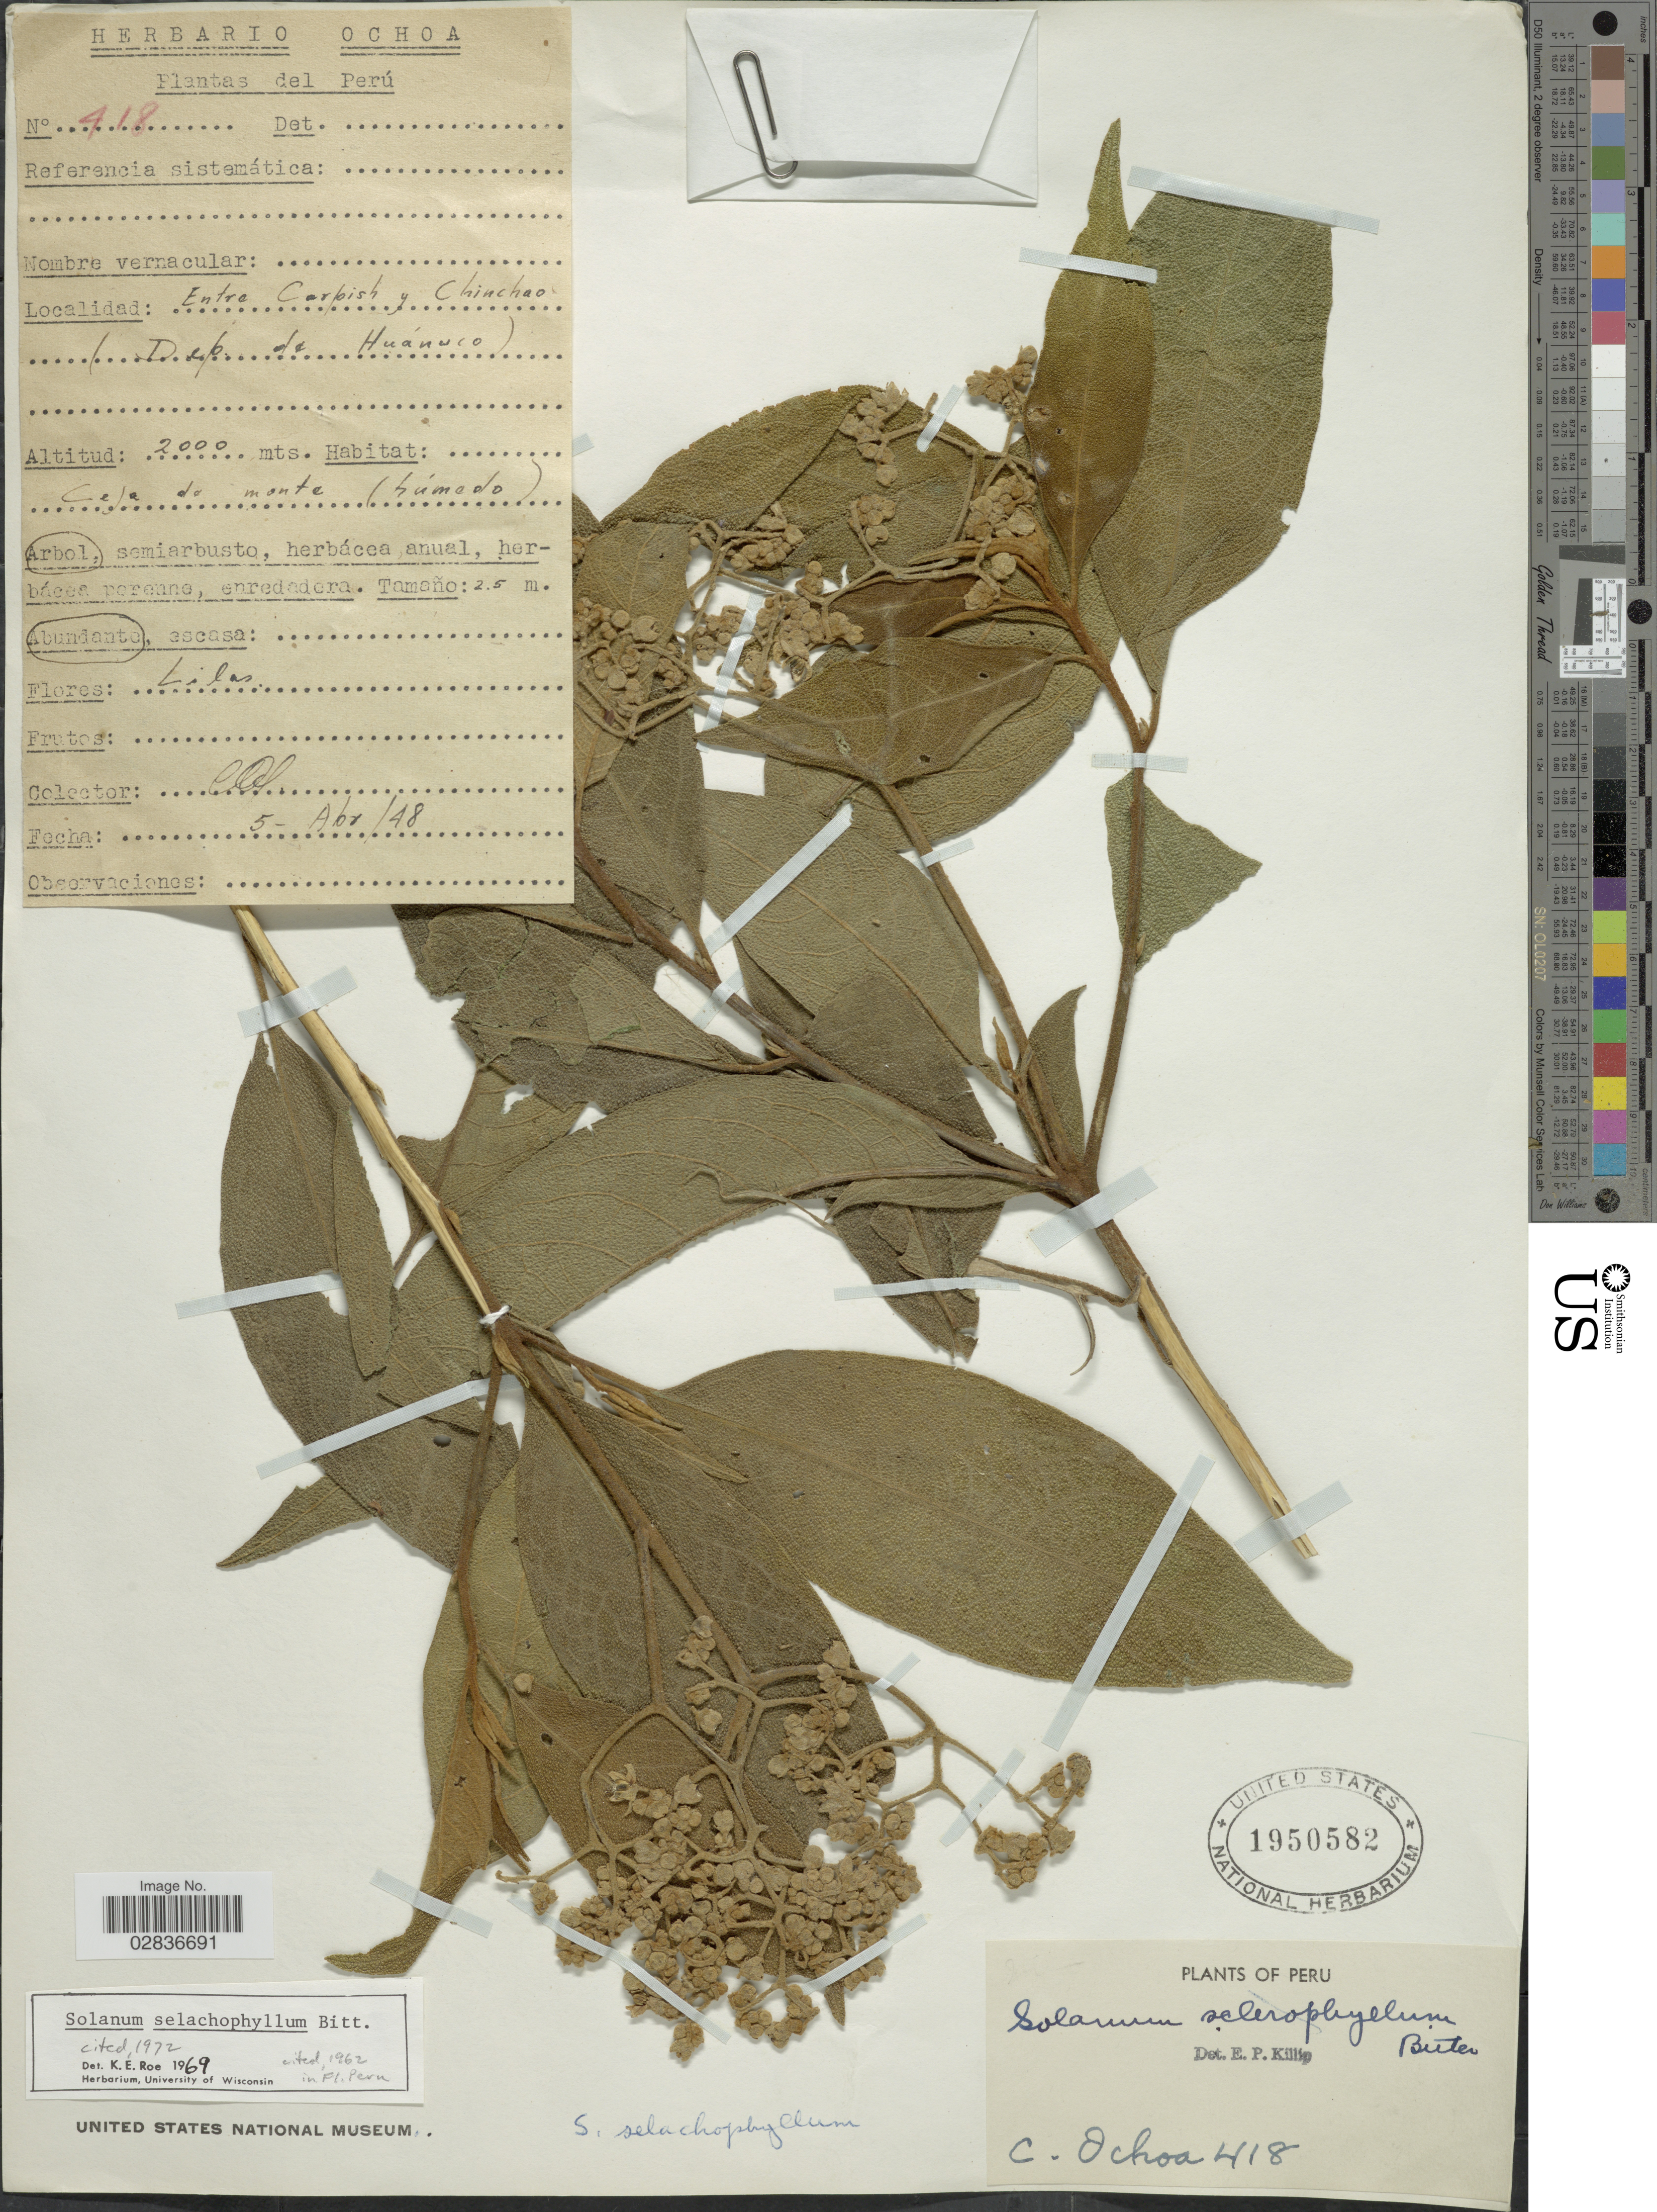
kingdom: Plantae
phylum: Tracheophyta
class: Magnoliopsida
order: Solanales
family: Solanaceae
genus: Solanum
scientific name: Solanum selachophyllum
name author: Bitter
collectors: C. Ochoa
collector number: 418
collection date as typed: Transcribed d/m/y: 5/4/48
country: Peru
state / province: Huánuco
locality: Entre Carpish y Chinchao (dep. de Huánuco).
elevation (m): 2000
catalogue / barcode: US 1950582